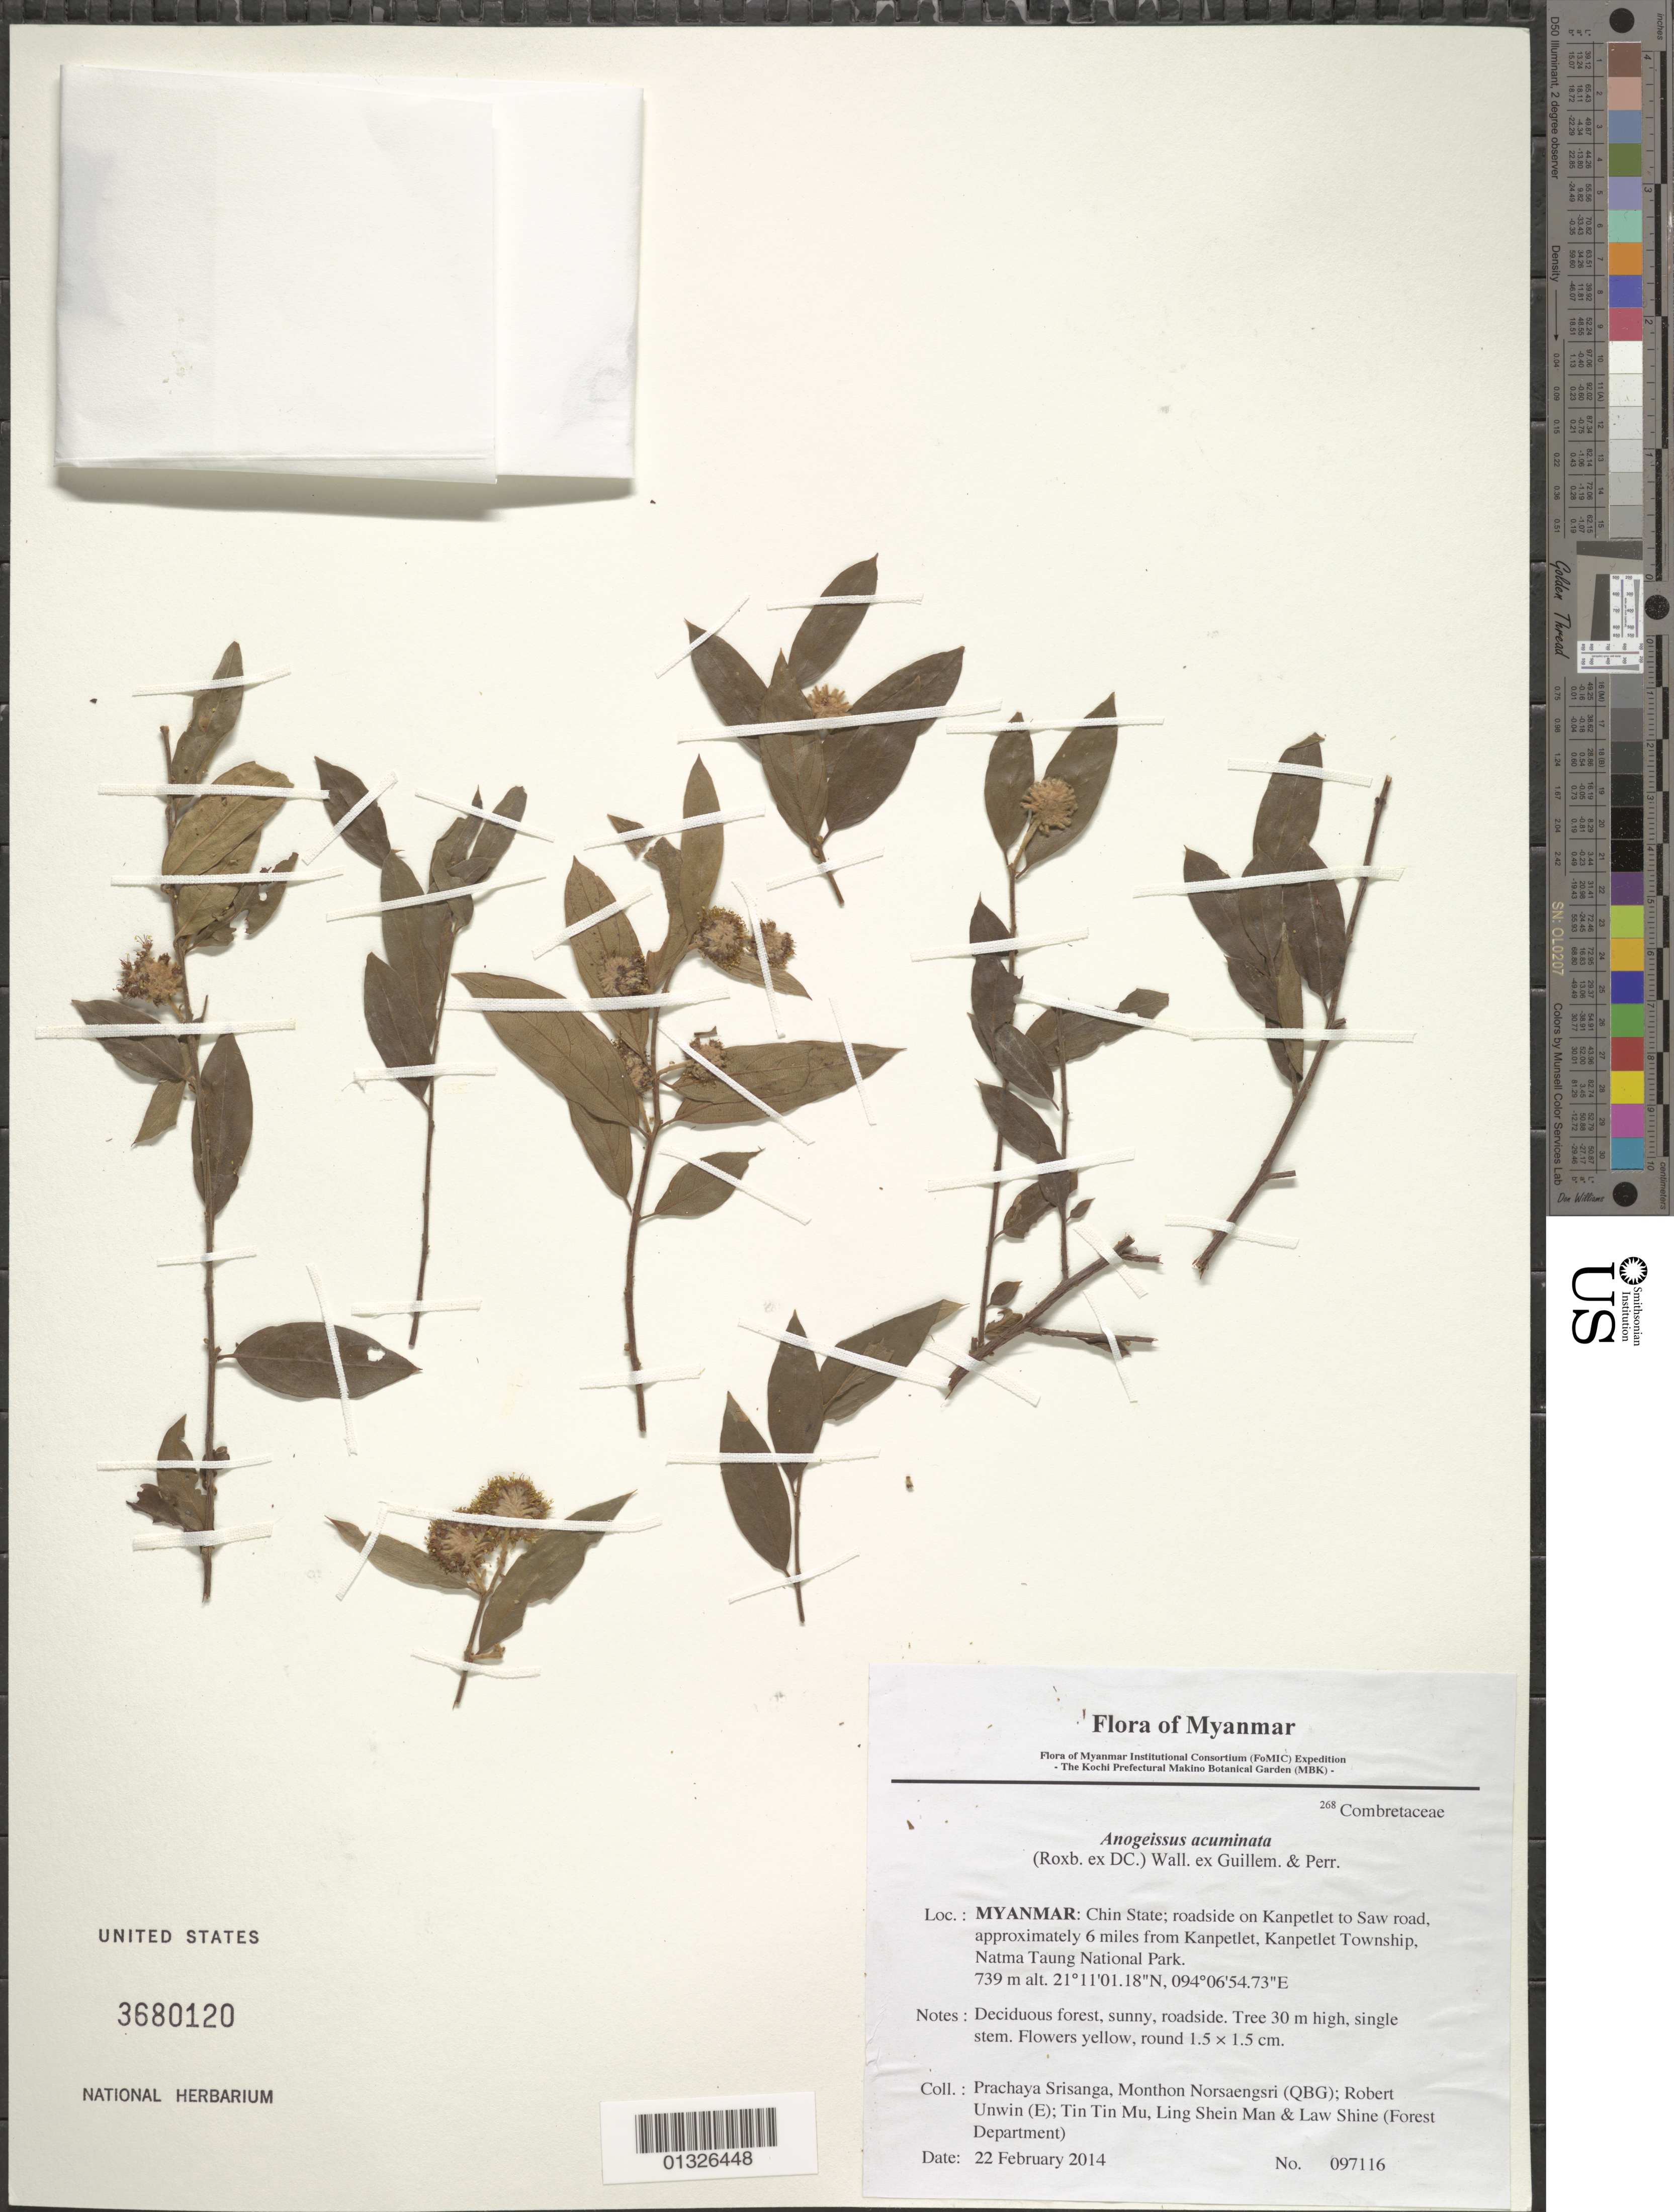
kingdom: Plantae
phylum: Tracheophyta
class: Magnoliopsida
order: Myrtales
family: Combretaceae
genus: Anogeissus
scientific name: Anogeissus acuminata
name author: Wall.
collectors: P. Srisanga, M. Norsaengsri, R. Unwin, Tin Tin Mu, Ling Shein Man & L. Shine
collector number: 97116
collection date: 2014-02-22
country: Myanmar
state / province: Chin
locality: Roadside on Kanpetlet to Saw road, approximately 6 miles from Kanpetlet, Kanpetlet Township, Natma Taung National Park.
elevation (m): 739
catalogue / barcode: US 3680120